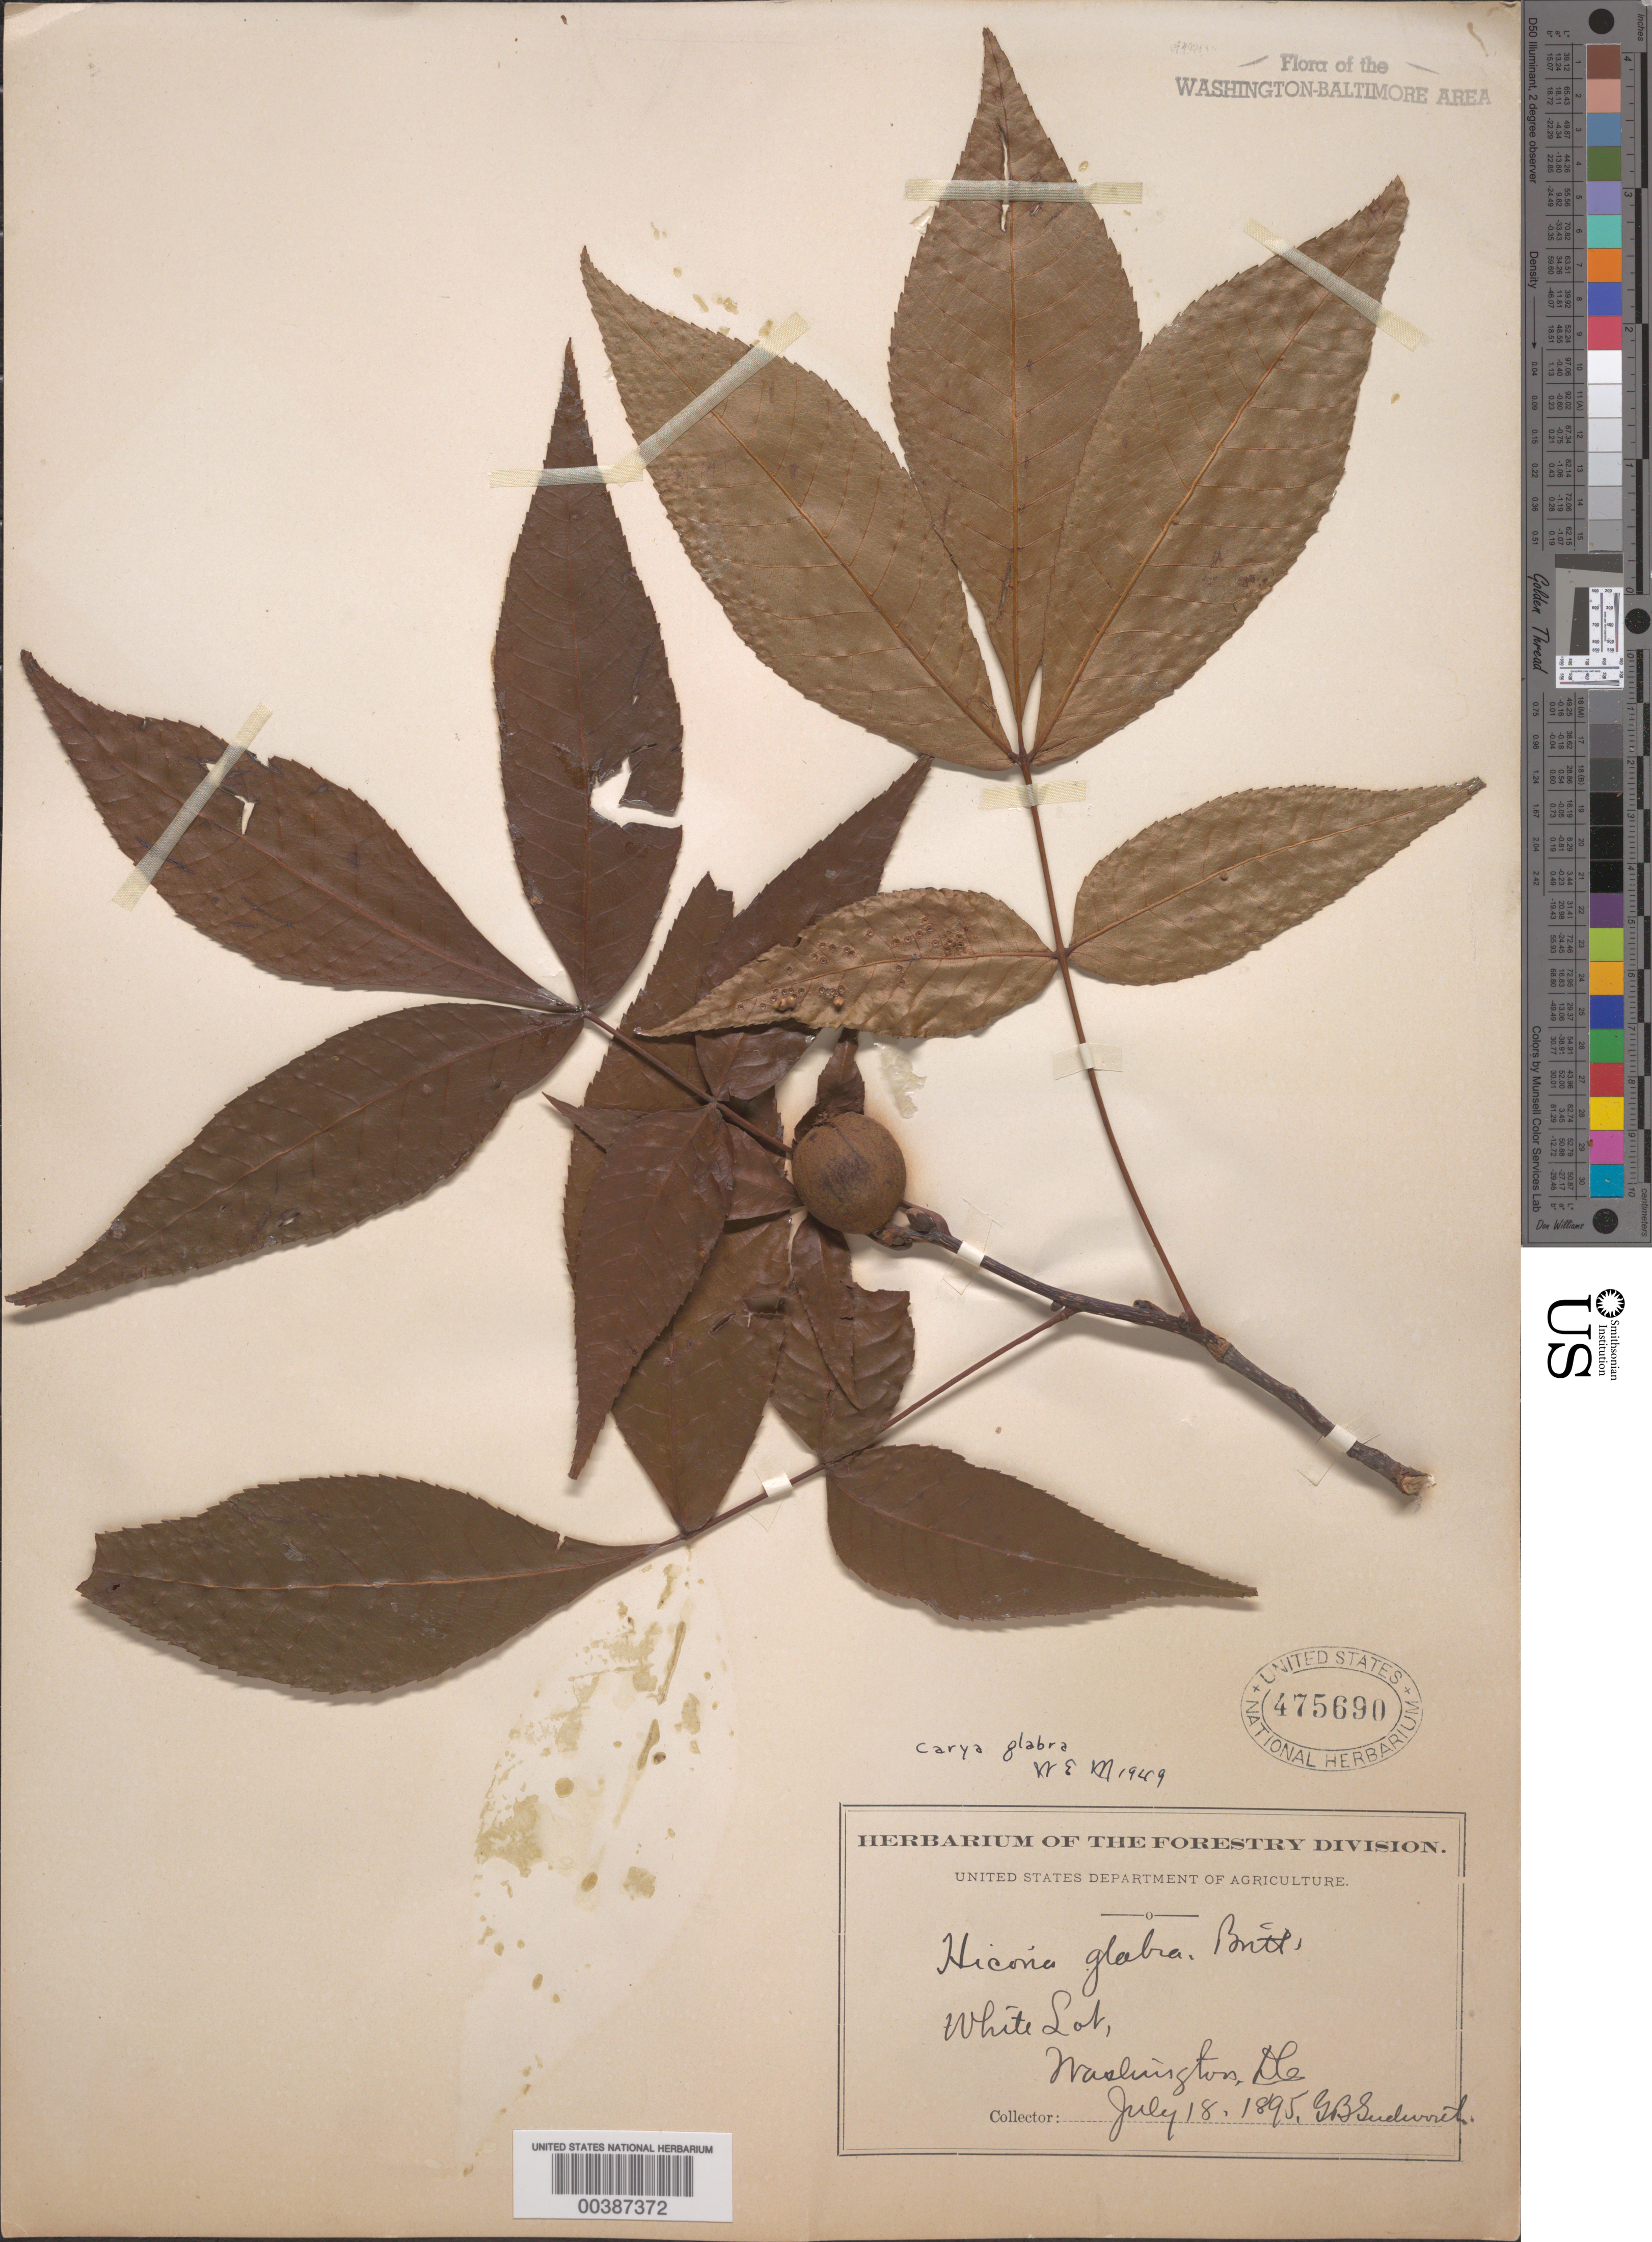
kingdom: Plantae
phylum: Tracheophyta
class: Magnoliopsida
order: Fagales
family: Juglandaceae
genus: Carya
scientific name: Carya glabra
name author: (Mill.) Sweet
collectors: G. B. Sudworth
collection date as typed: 18 Jul 1895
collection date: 1895-07-18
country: United States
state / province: District of Columbia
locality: White Lot (ellipse)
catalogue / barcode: US 475690